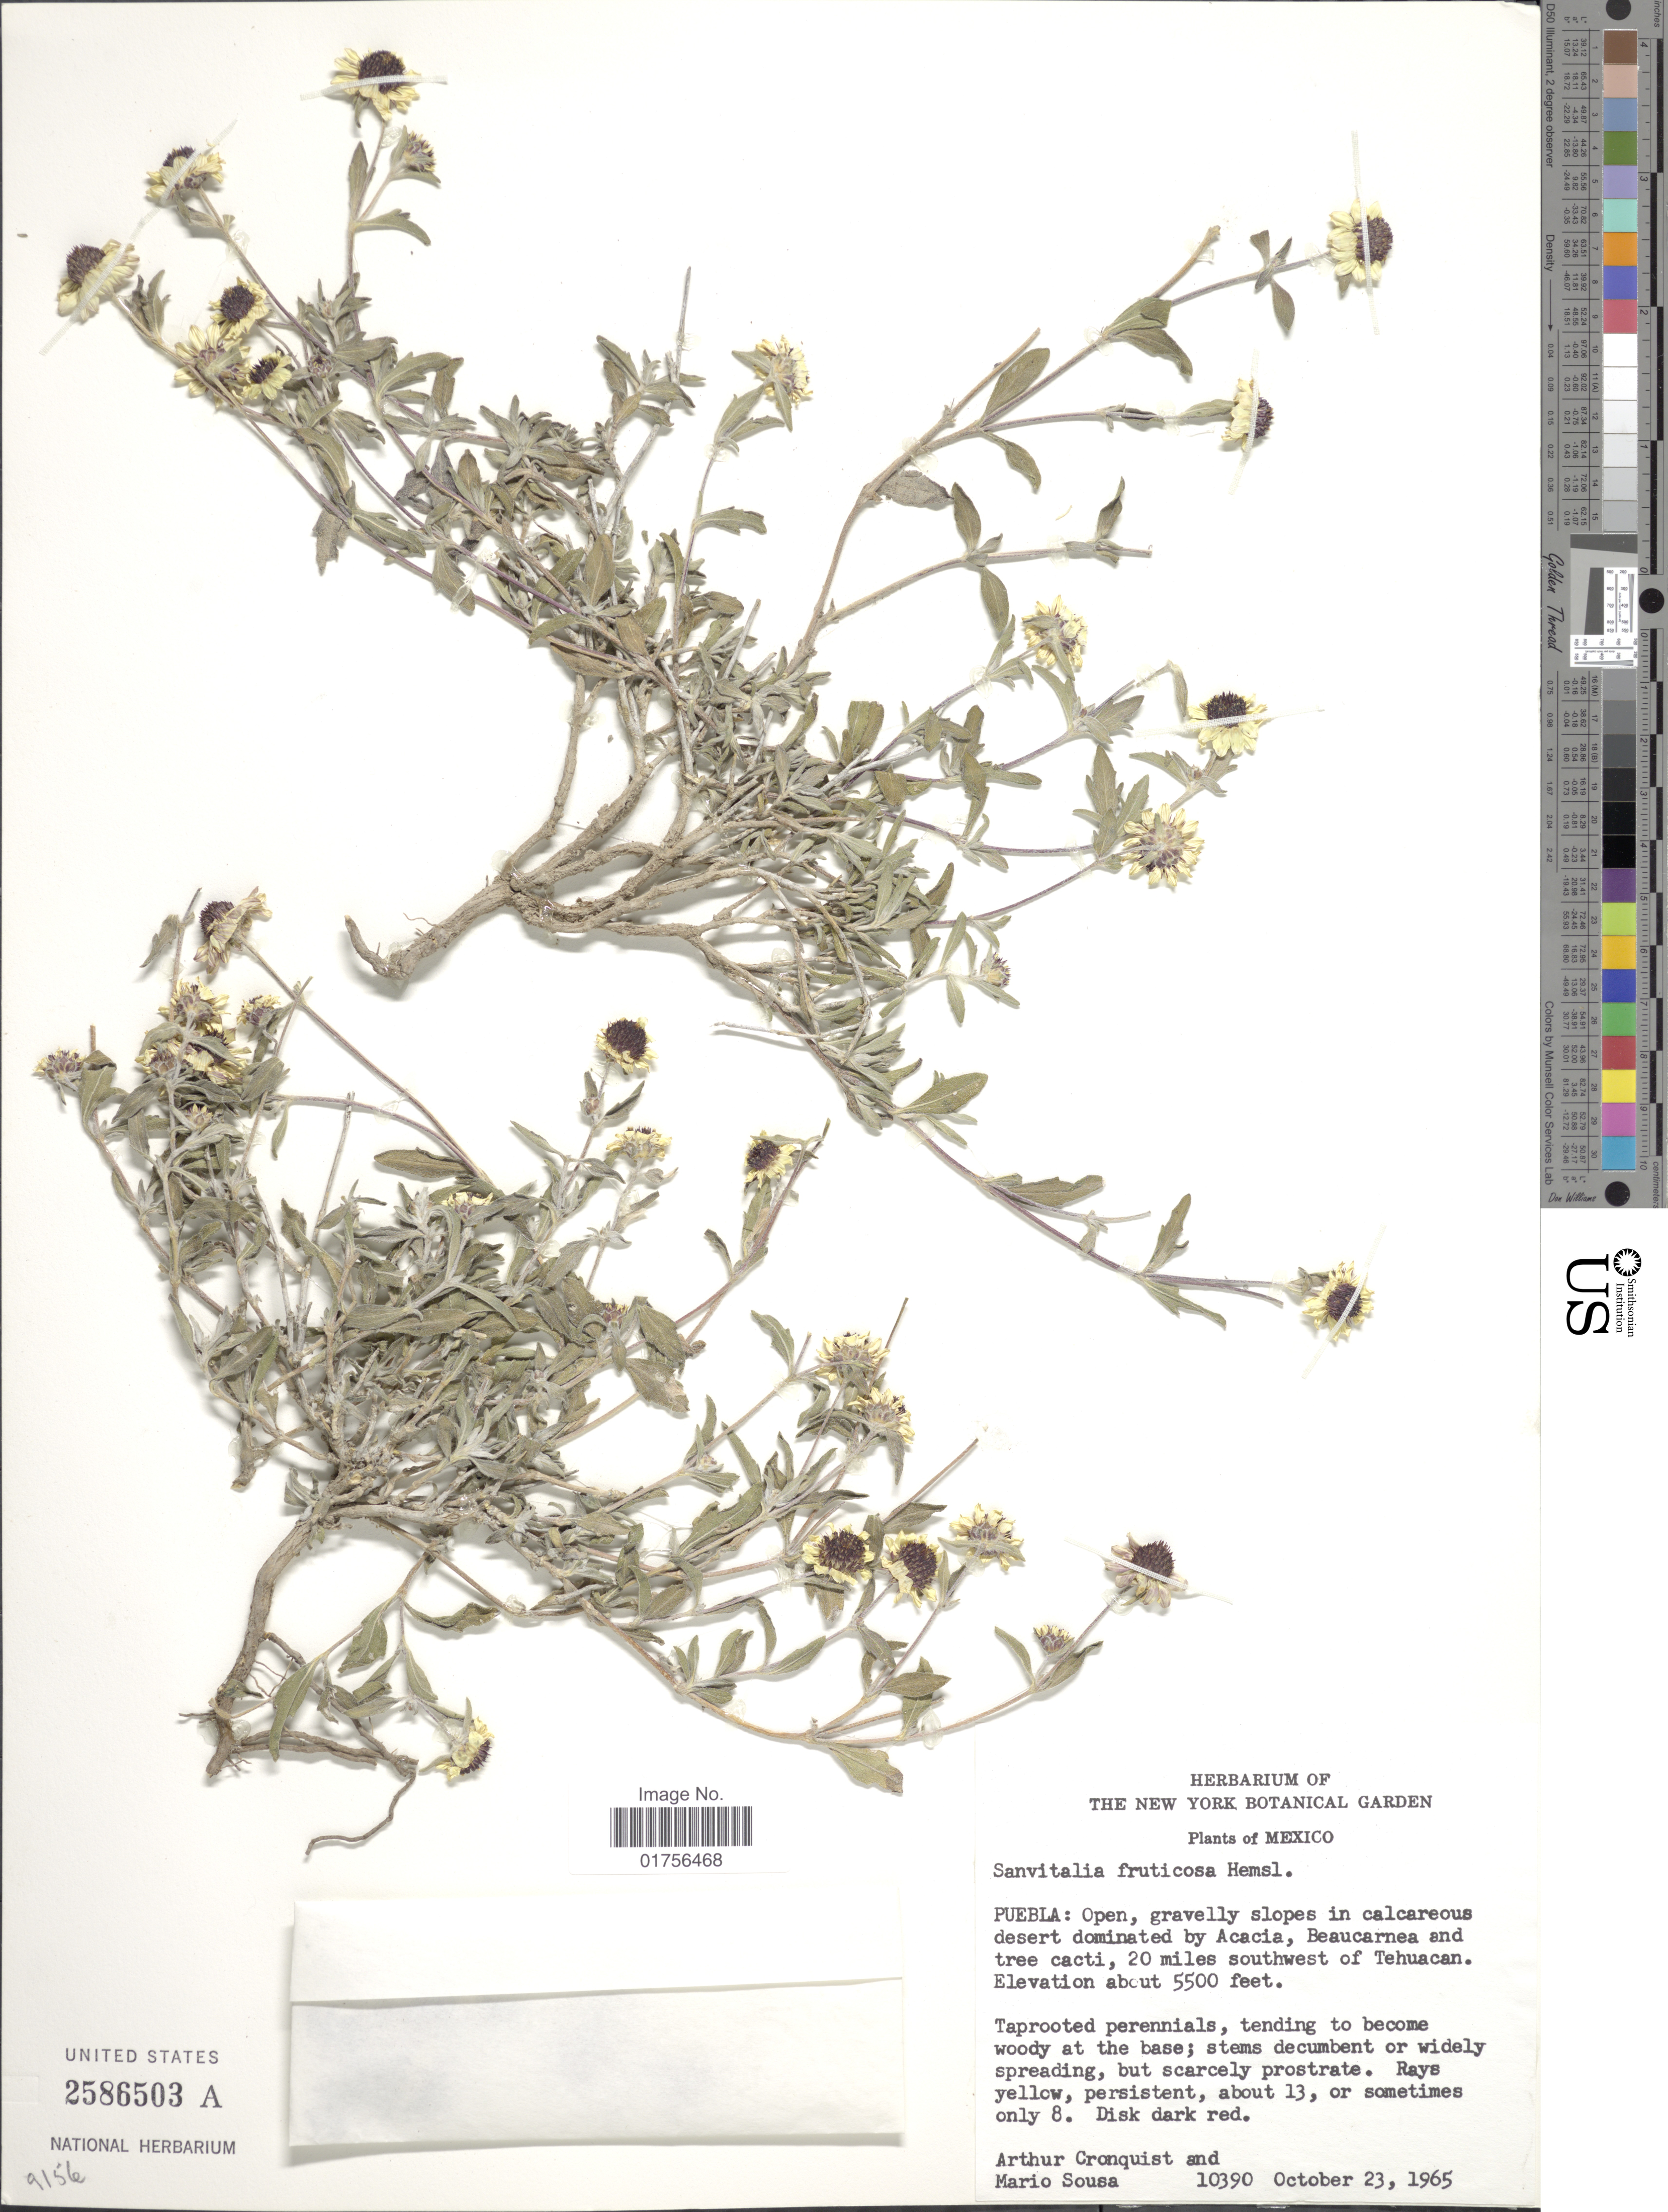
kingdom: Plantae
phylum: Tracheophyta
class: Magnoliopsida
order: Asterales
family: Asteraceae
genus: Sanvitalia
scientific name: Sanvitalia fruticosa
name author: Hemsl.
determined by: Skibicki, Samuel V.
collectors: A. J. Cronquist & M. Sousa S.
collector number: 10390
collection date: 1965-10-23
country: Mexico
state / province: Puebla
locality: Puebla: 20 miles southwest of Tehuacan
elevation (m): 1676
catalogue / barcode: US 2586503A